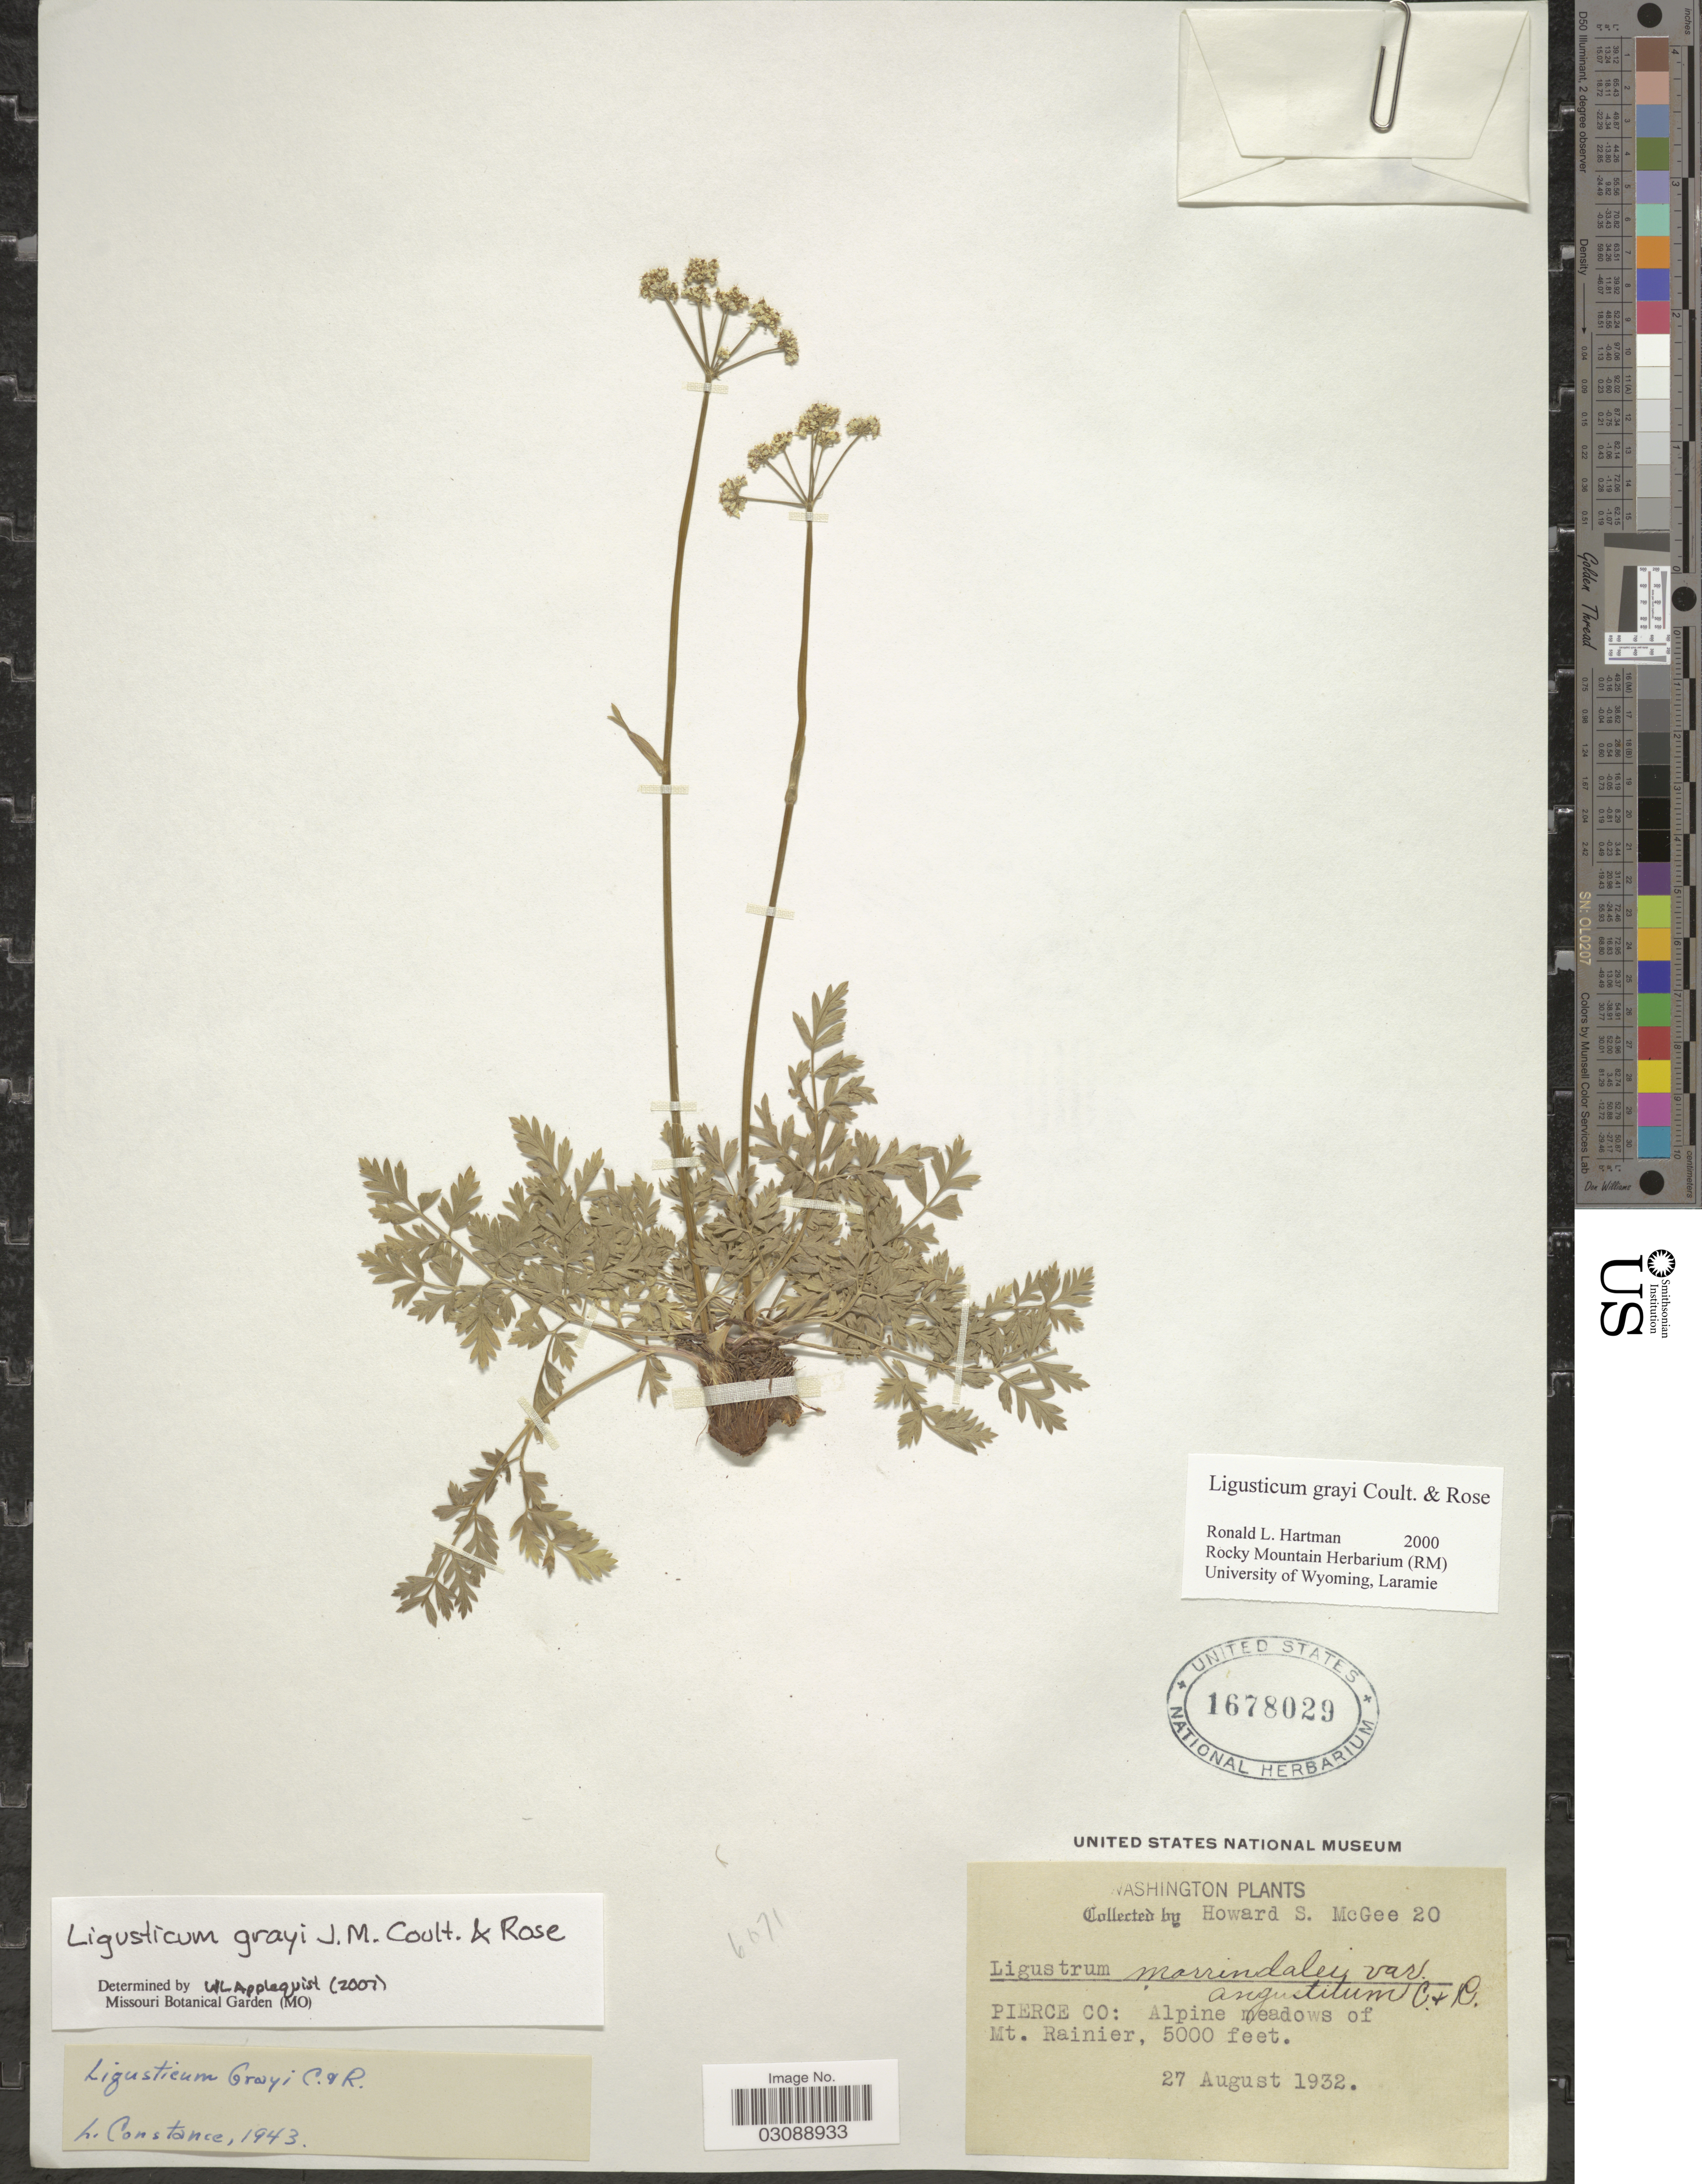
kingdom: Plantae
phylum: Tracheophyta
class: Magnoliopsida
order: Apiales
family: Apiaceae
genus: Ligusticum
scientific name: Ligusticum grayi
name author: J.M. Coult. & Rose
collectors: H. McGee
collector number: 20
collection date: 1932-08-27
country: United States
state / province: Washington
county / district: Pierce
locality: Pierce Co: Alpine meadows of Mt. Rainier.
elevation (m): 1524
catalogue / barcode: US 1678029